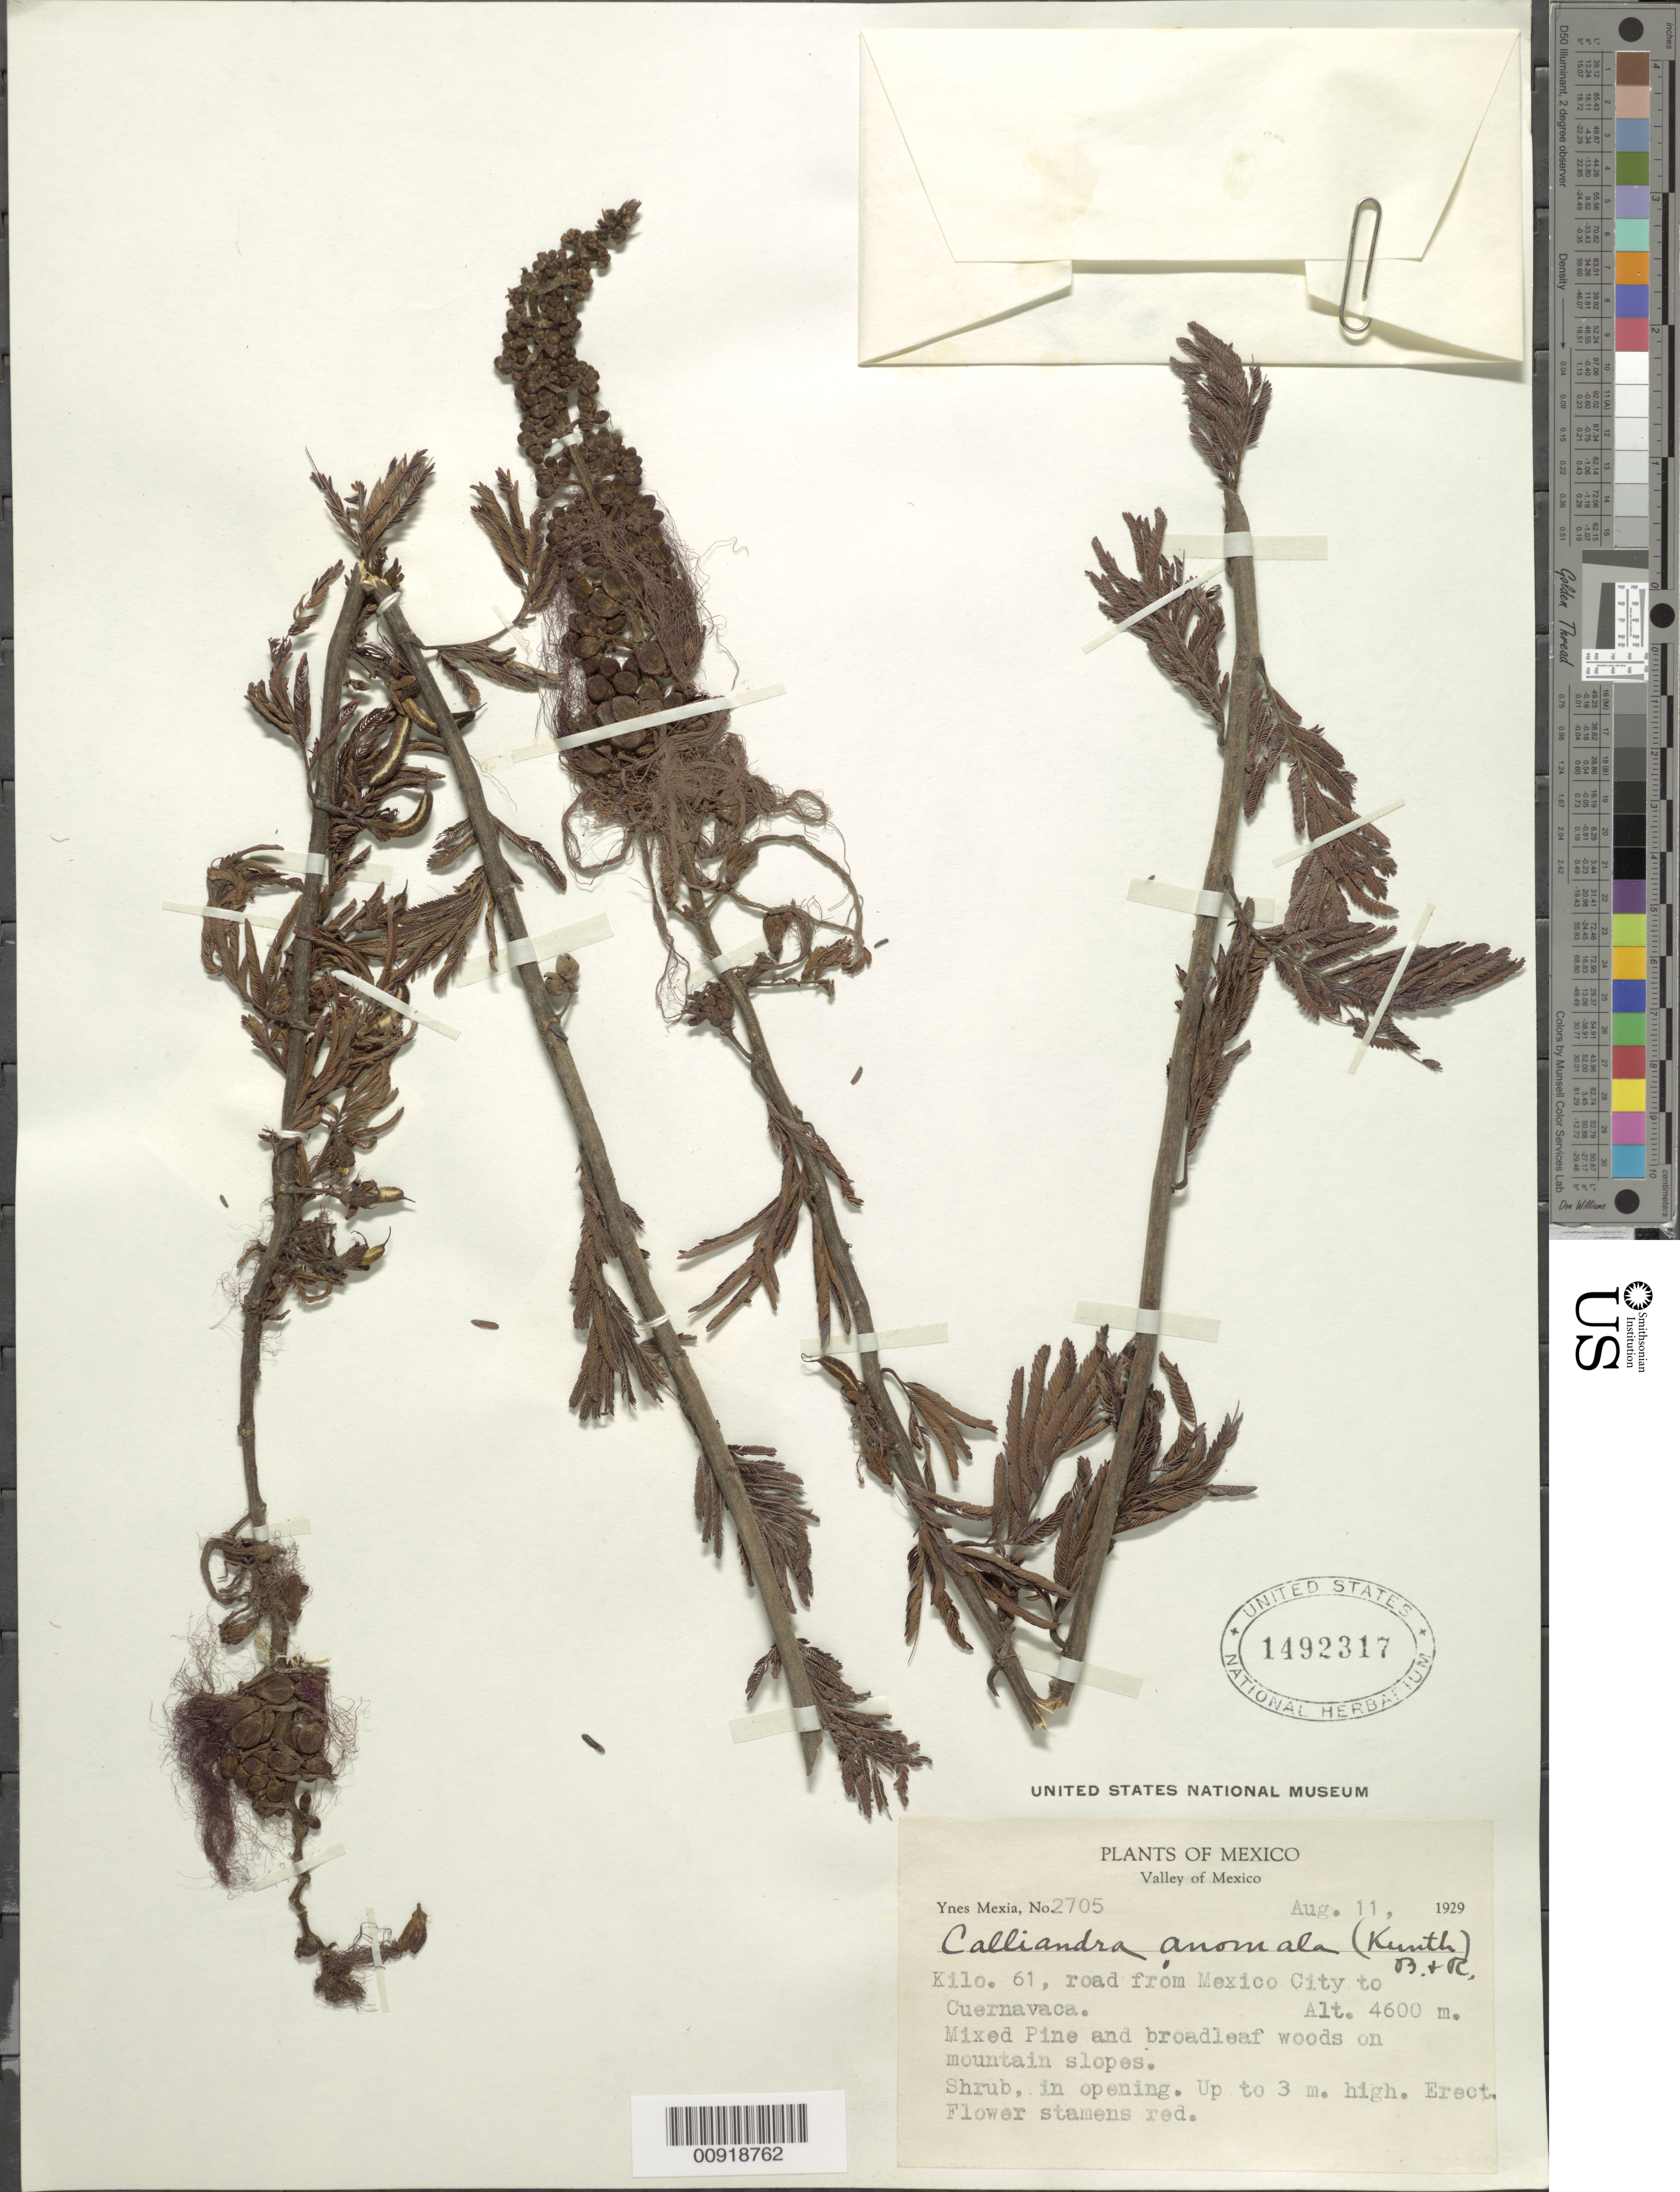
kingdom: Plantae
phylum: Tracheophyta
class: Magnoliopsida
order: Fabales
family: Fabaceae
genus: Calliandra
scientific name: Calliandra anomala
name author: (Kunth) J.F. Macbr.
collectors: Y. Mexia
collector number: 2705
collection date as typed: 11 Aug 1929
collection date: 1929-08-11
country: Mexico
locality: Km. 61, road from Mexico City to Cuernavaca. Valley of Mexico.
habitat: In opening. Mixed Pine and broadleaf woods on mountain slopes.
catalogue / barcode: US 1492317